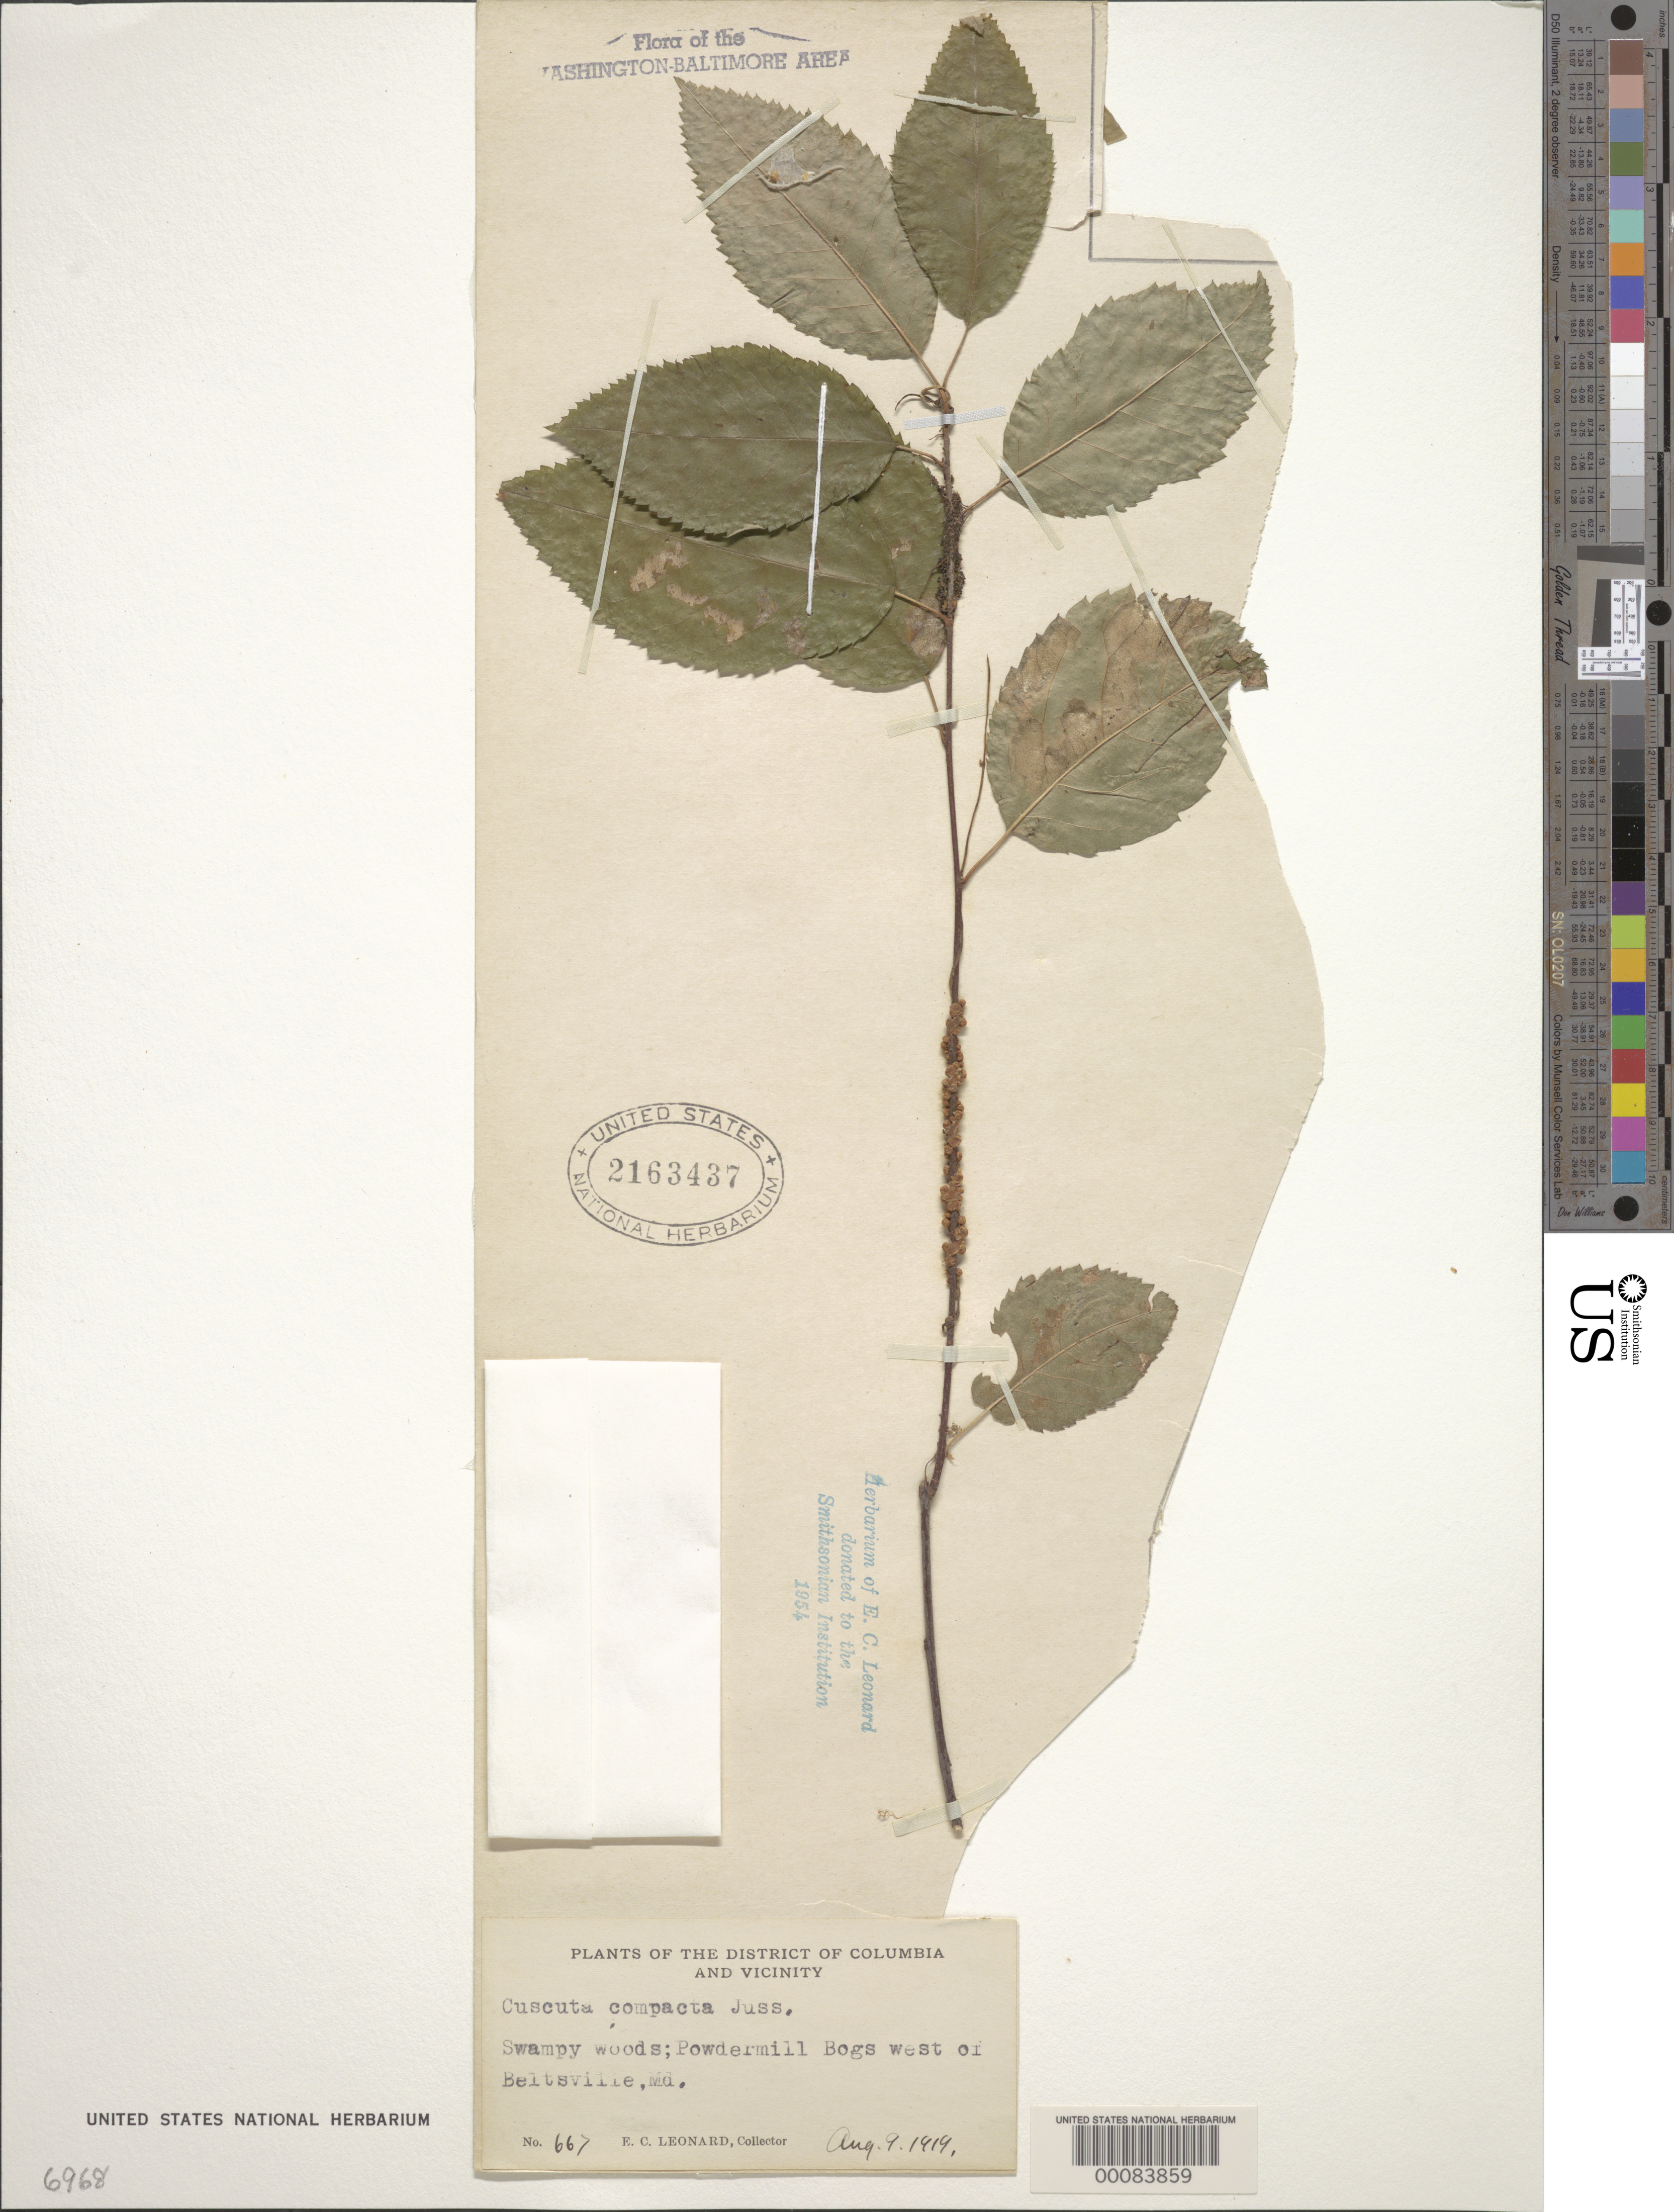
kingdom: Plantae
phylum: Tracheophyta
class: Magnoliopsida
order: Solanales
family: Convolvulaceae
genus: Cuscuta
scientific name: Cuscuta compacta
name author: Juss. ex Choisy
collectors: E. C. Leonard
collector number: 667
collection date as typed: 09 Aug 1919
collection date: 1919-08-09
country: United States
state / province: Maryland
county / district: Prince George's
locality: W of Beltsville, Powder Mill Bogs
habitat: Swampy woods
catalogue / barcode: US 2163437